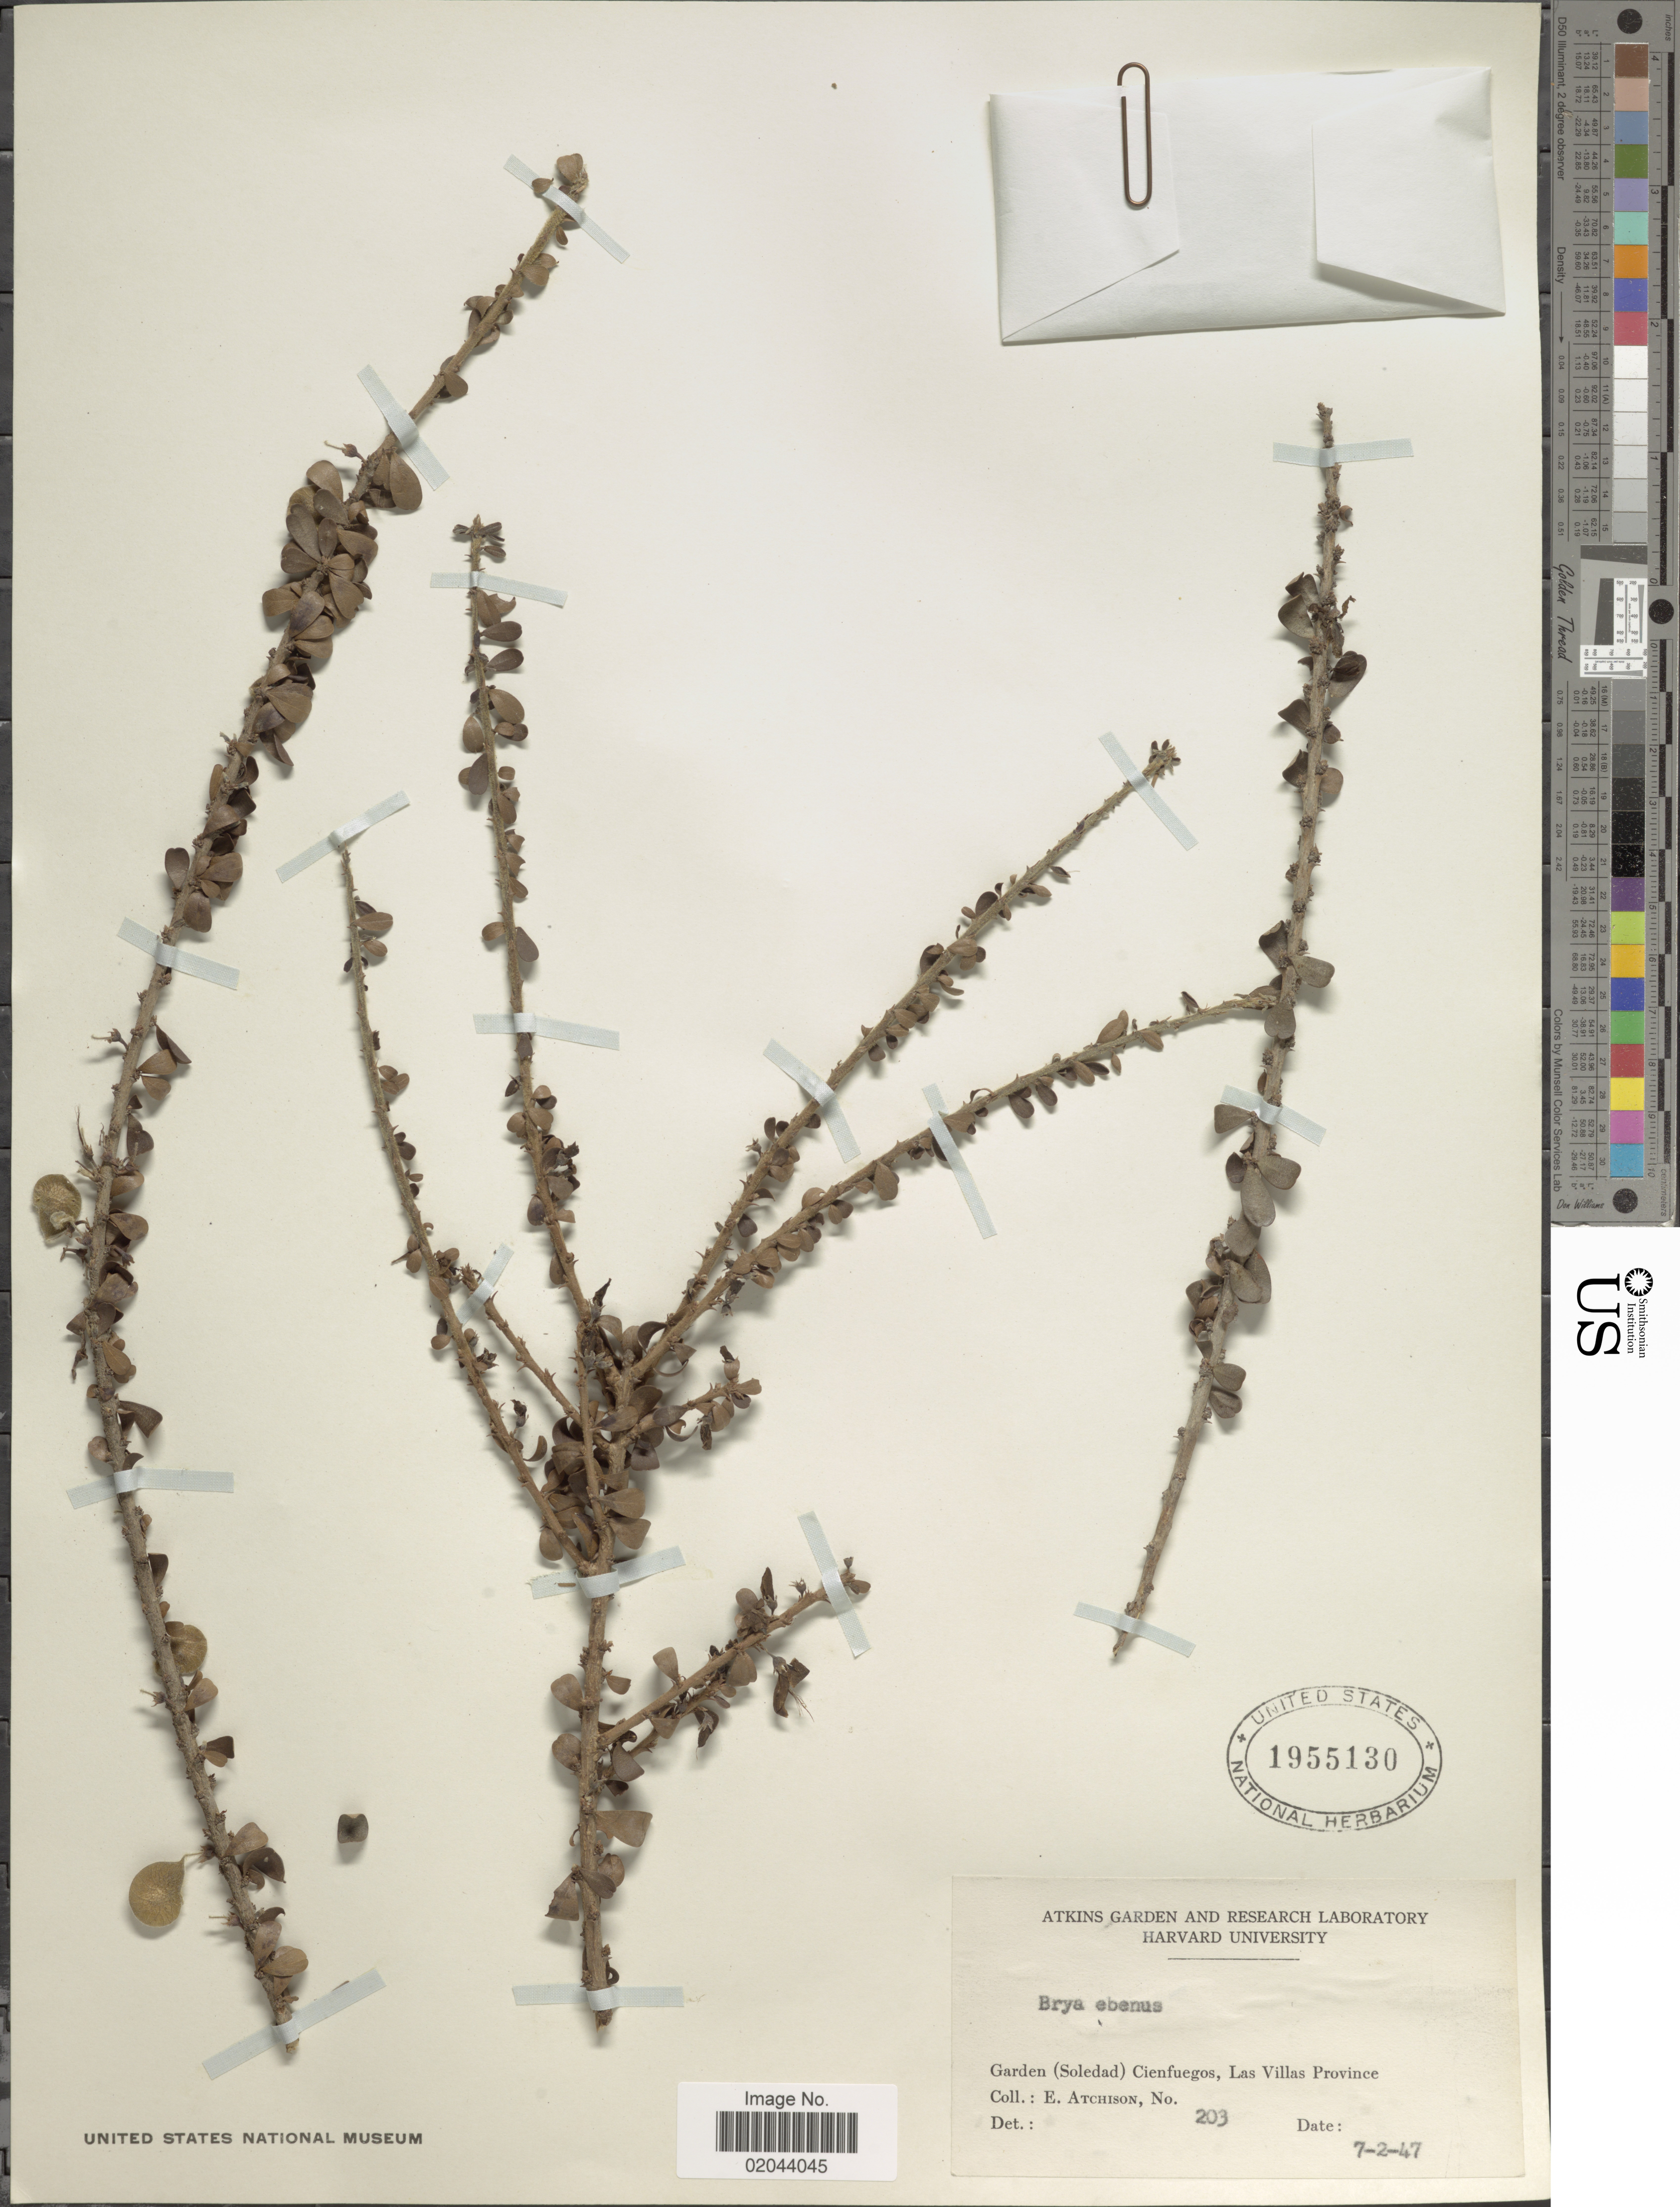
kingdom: Plantae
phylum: Tracheophyta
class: Magnoliopsida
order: Fabales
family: Fabaceae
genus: Brya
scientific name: Brya ebenus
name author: (L.) DC.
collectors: E. Atchison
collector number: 203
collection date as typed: Transcribed d/m/y: 7/2/47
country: Cuba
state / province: Las Villas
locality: Garden (Soledad) Cienfuegos, Las Villas Province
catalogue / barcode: US 1955130